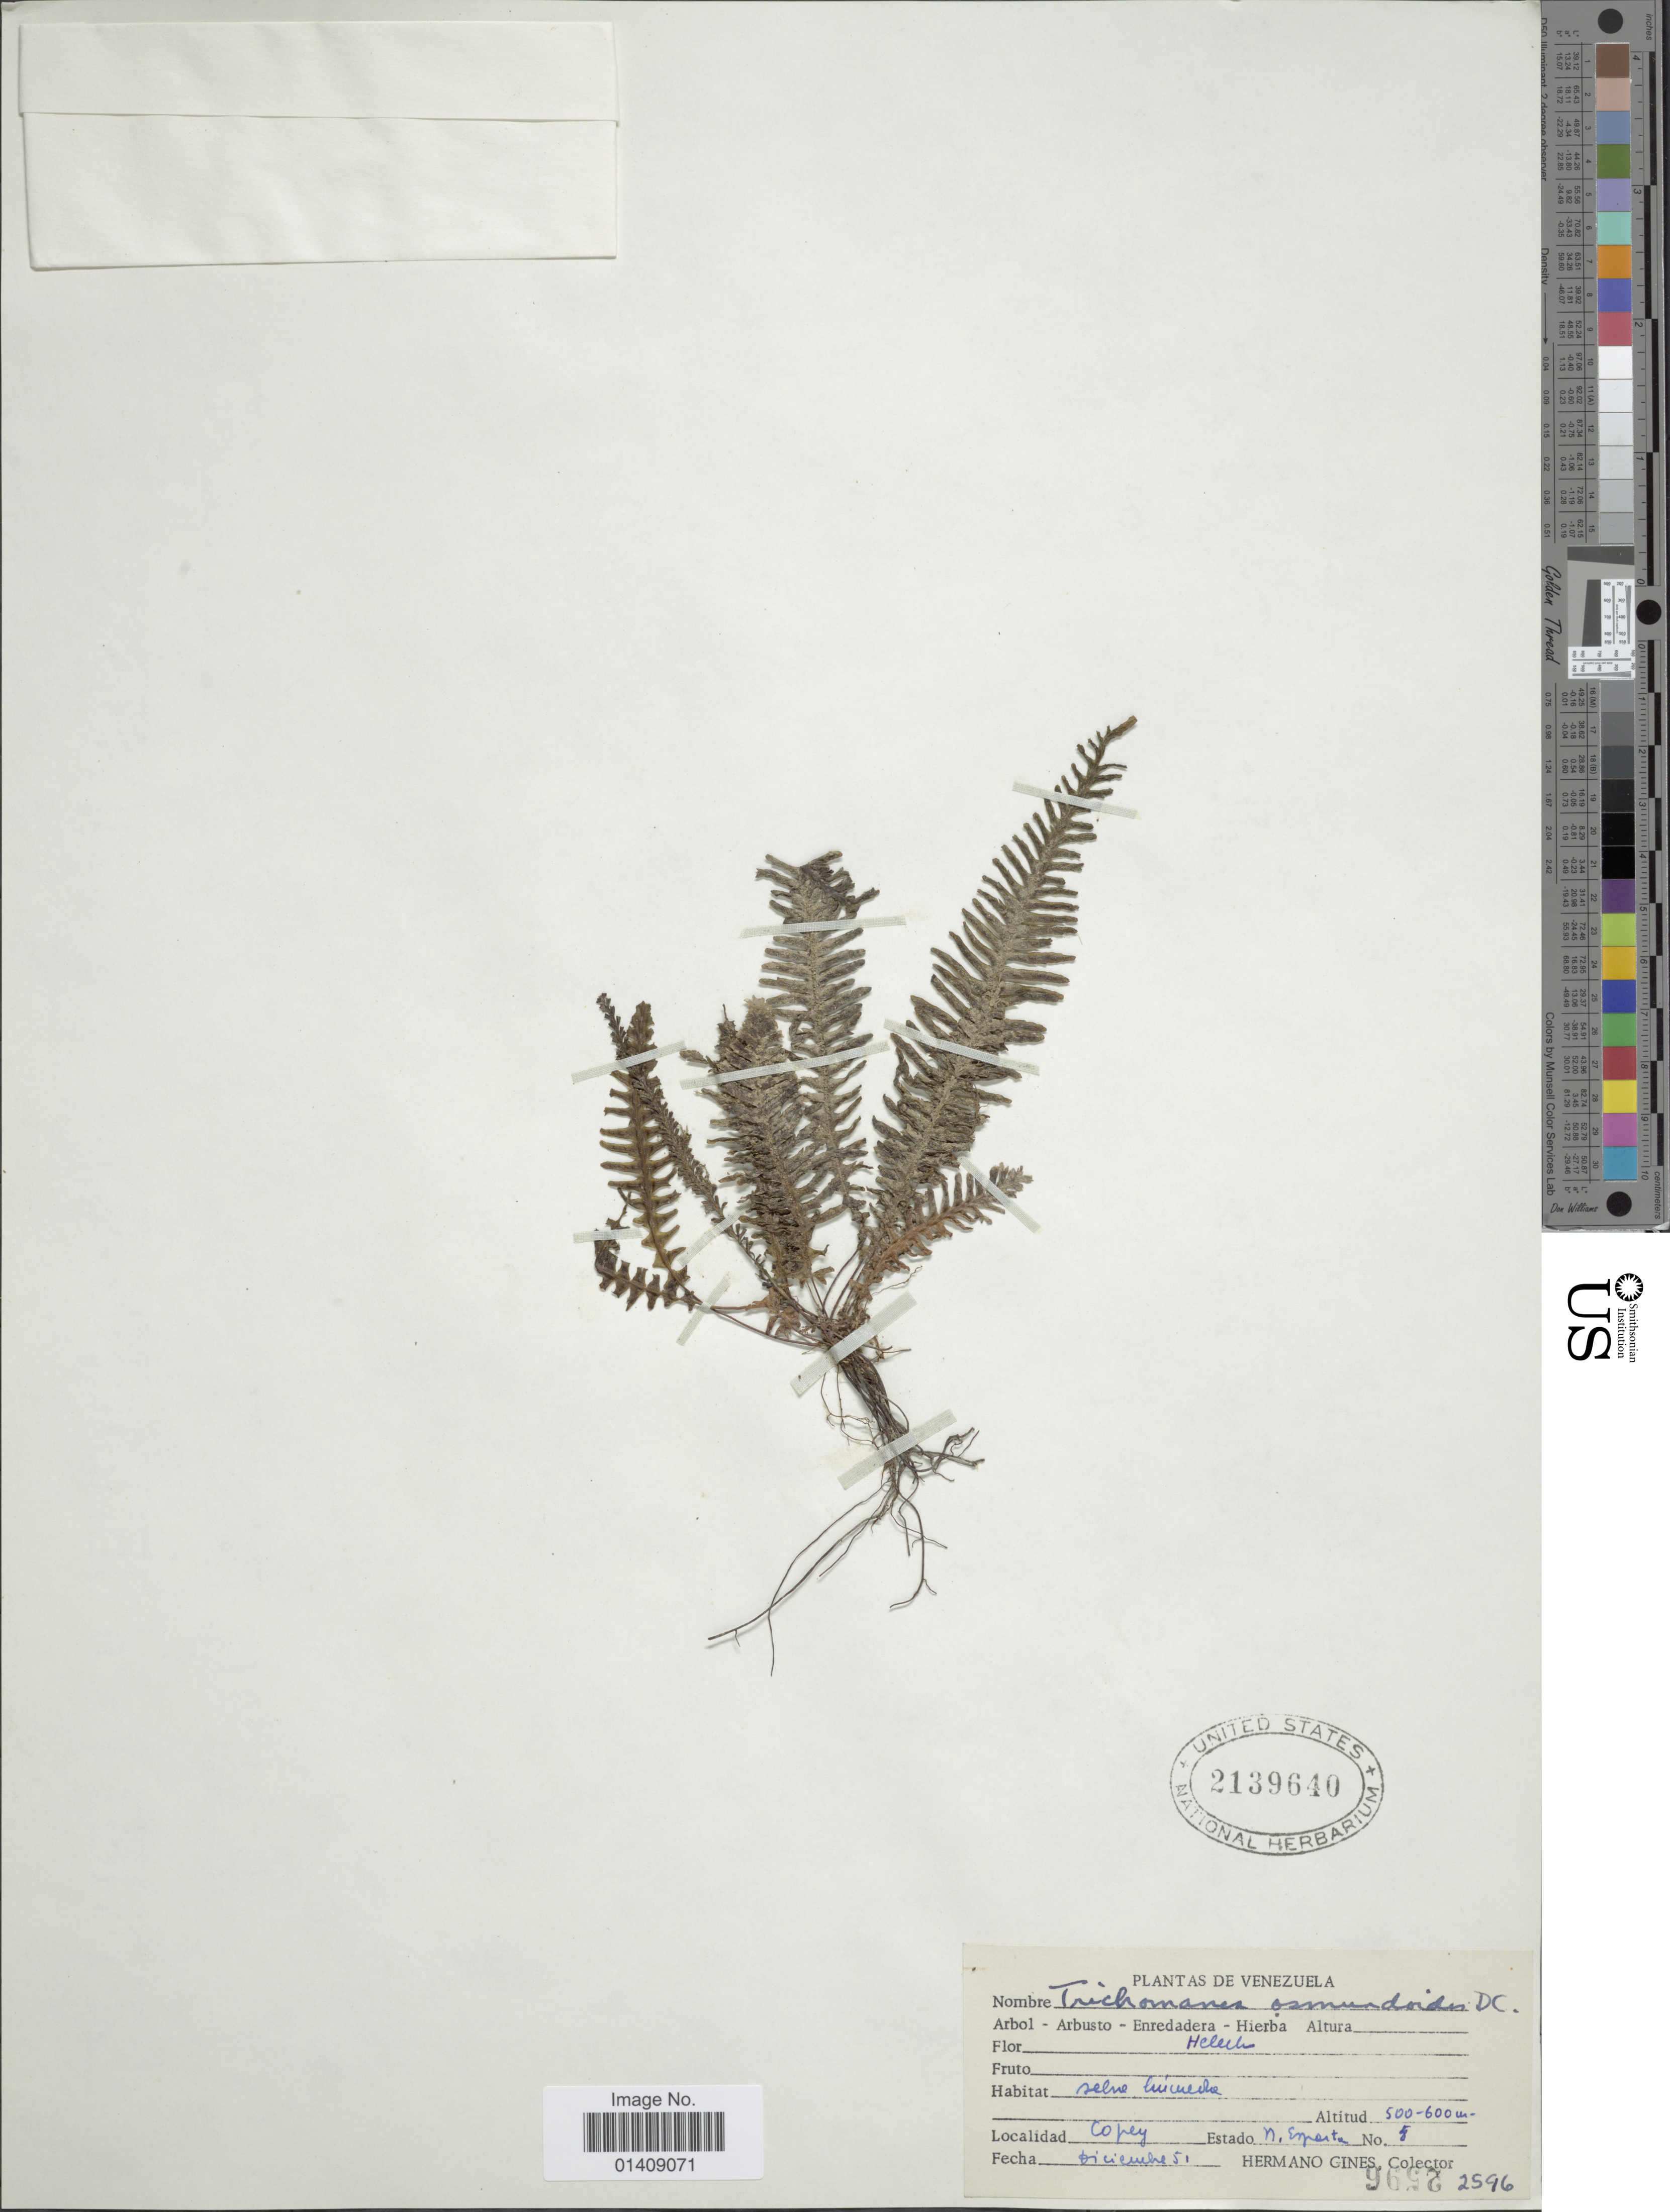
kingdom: Plantae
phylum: Tracheophyta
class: Polypodiopsida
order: Hymenophyllales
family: Hymenophyllaceae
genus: Trichomanes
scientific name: Trichomanes osmundoides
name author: DC. ex Poir.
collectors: Bro. Gines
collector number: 2596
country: Venezuela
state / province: Nueva Esparta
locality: Copey, Estado N. Esparta [State of Nueva Esparta]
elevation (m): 500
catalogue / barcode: US 2139640